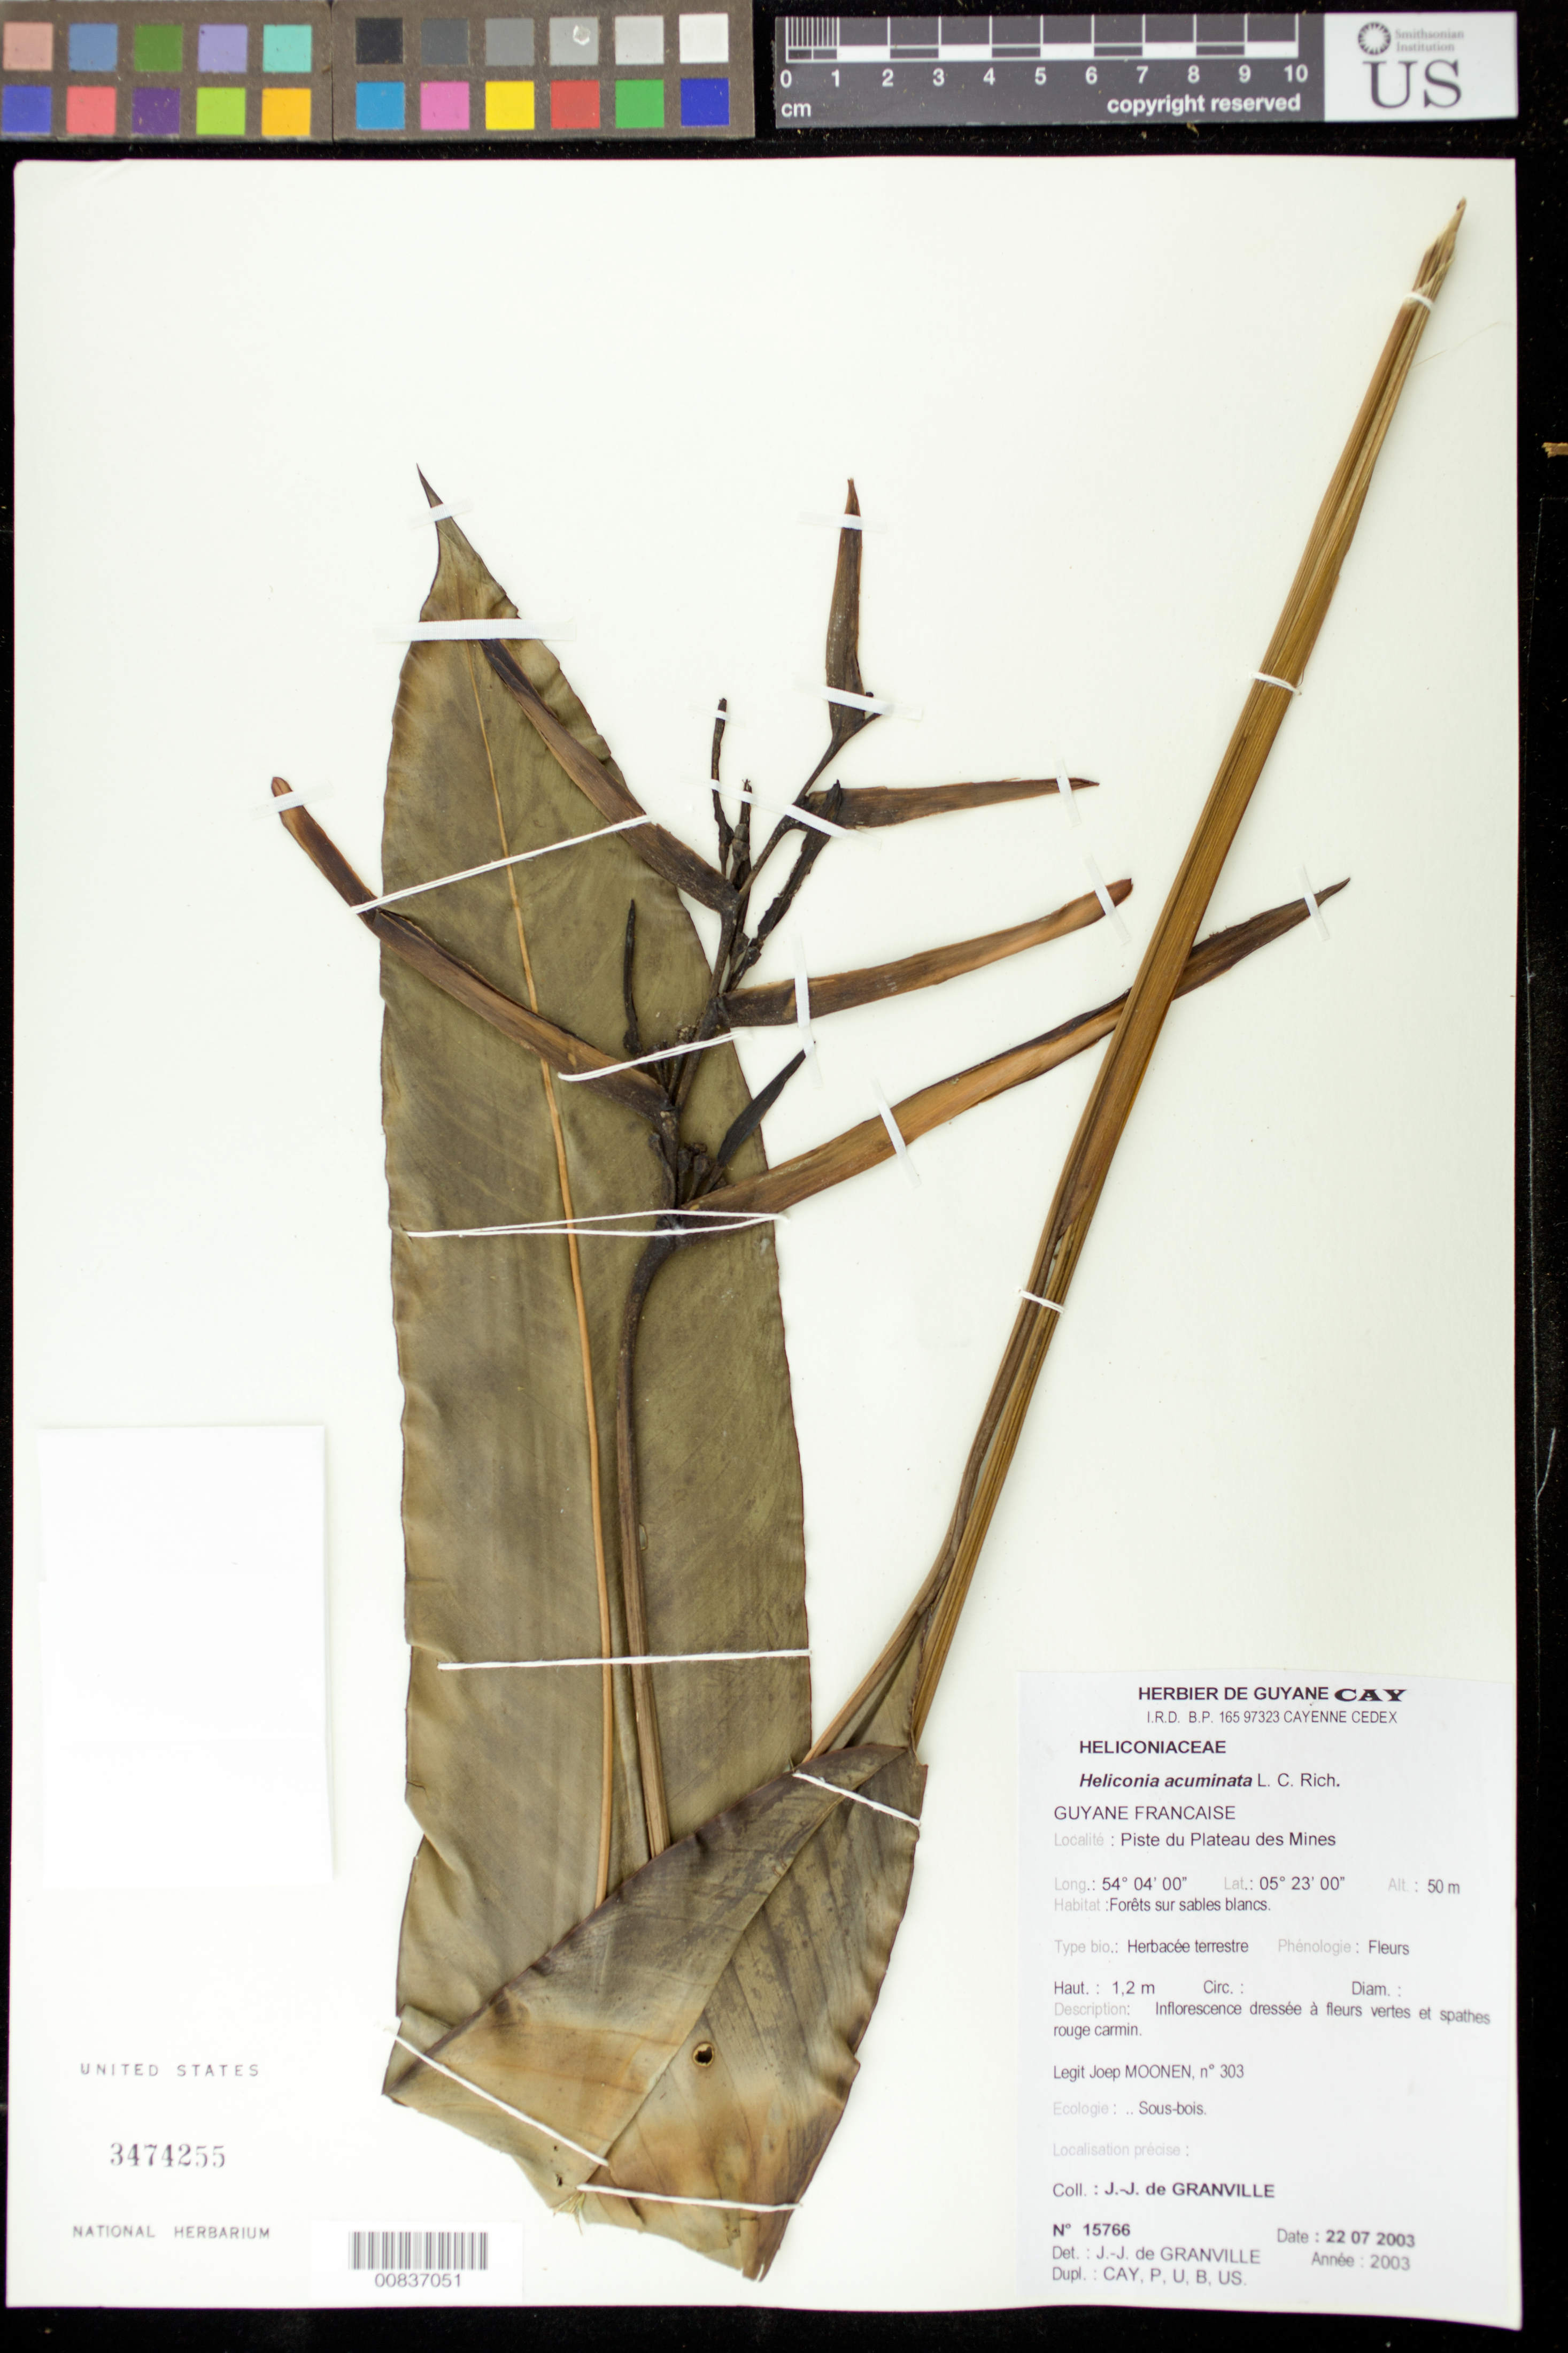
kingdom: Plantae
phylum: Tracheophyta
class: Liliopsida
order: Zingiberales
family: Heliconiaceae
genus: Heliconia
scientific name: Heliconia acuminata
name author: A. Rich.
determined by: Granville, J. J. de, (CAY), Institut de Recherche pour le Developpement (IRD) (FRENCH GUIANA)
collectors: J.-J. de Granville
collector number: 15766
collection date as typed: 22-Jul-03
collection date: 2003-07-22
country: French Guiana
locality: Piste du Plateau des Mines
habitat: Sous bois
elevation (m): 50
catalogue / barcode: US 3474255